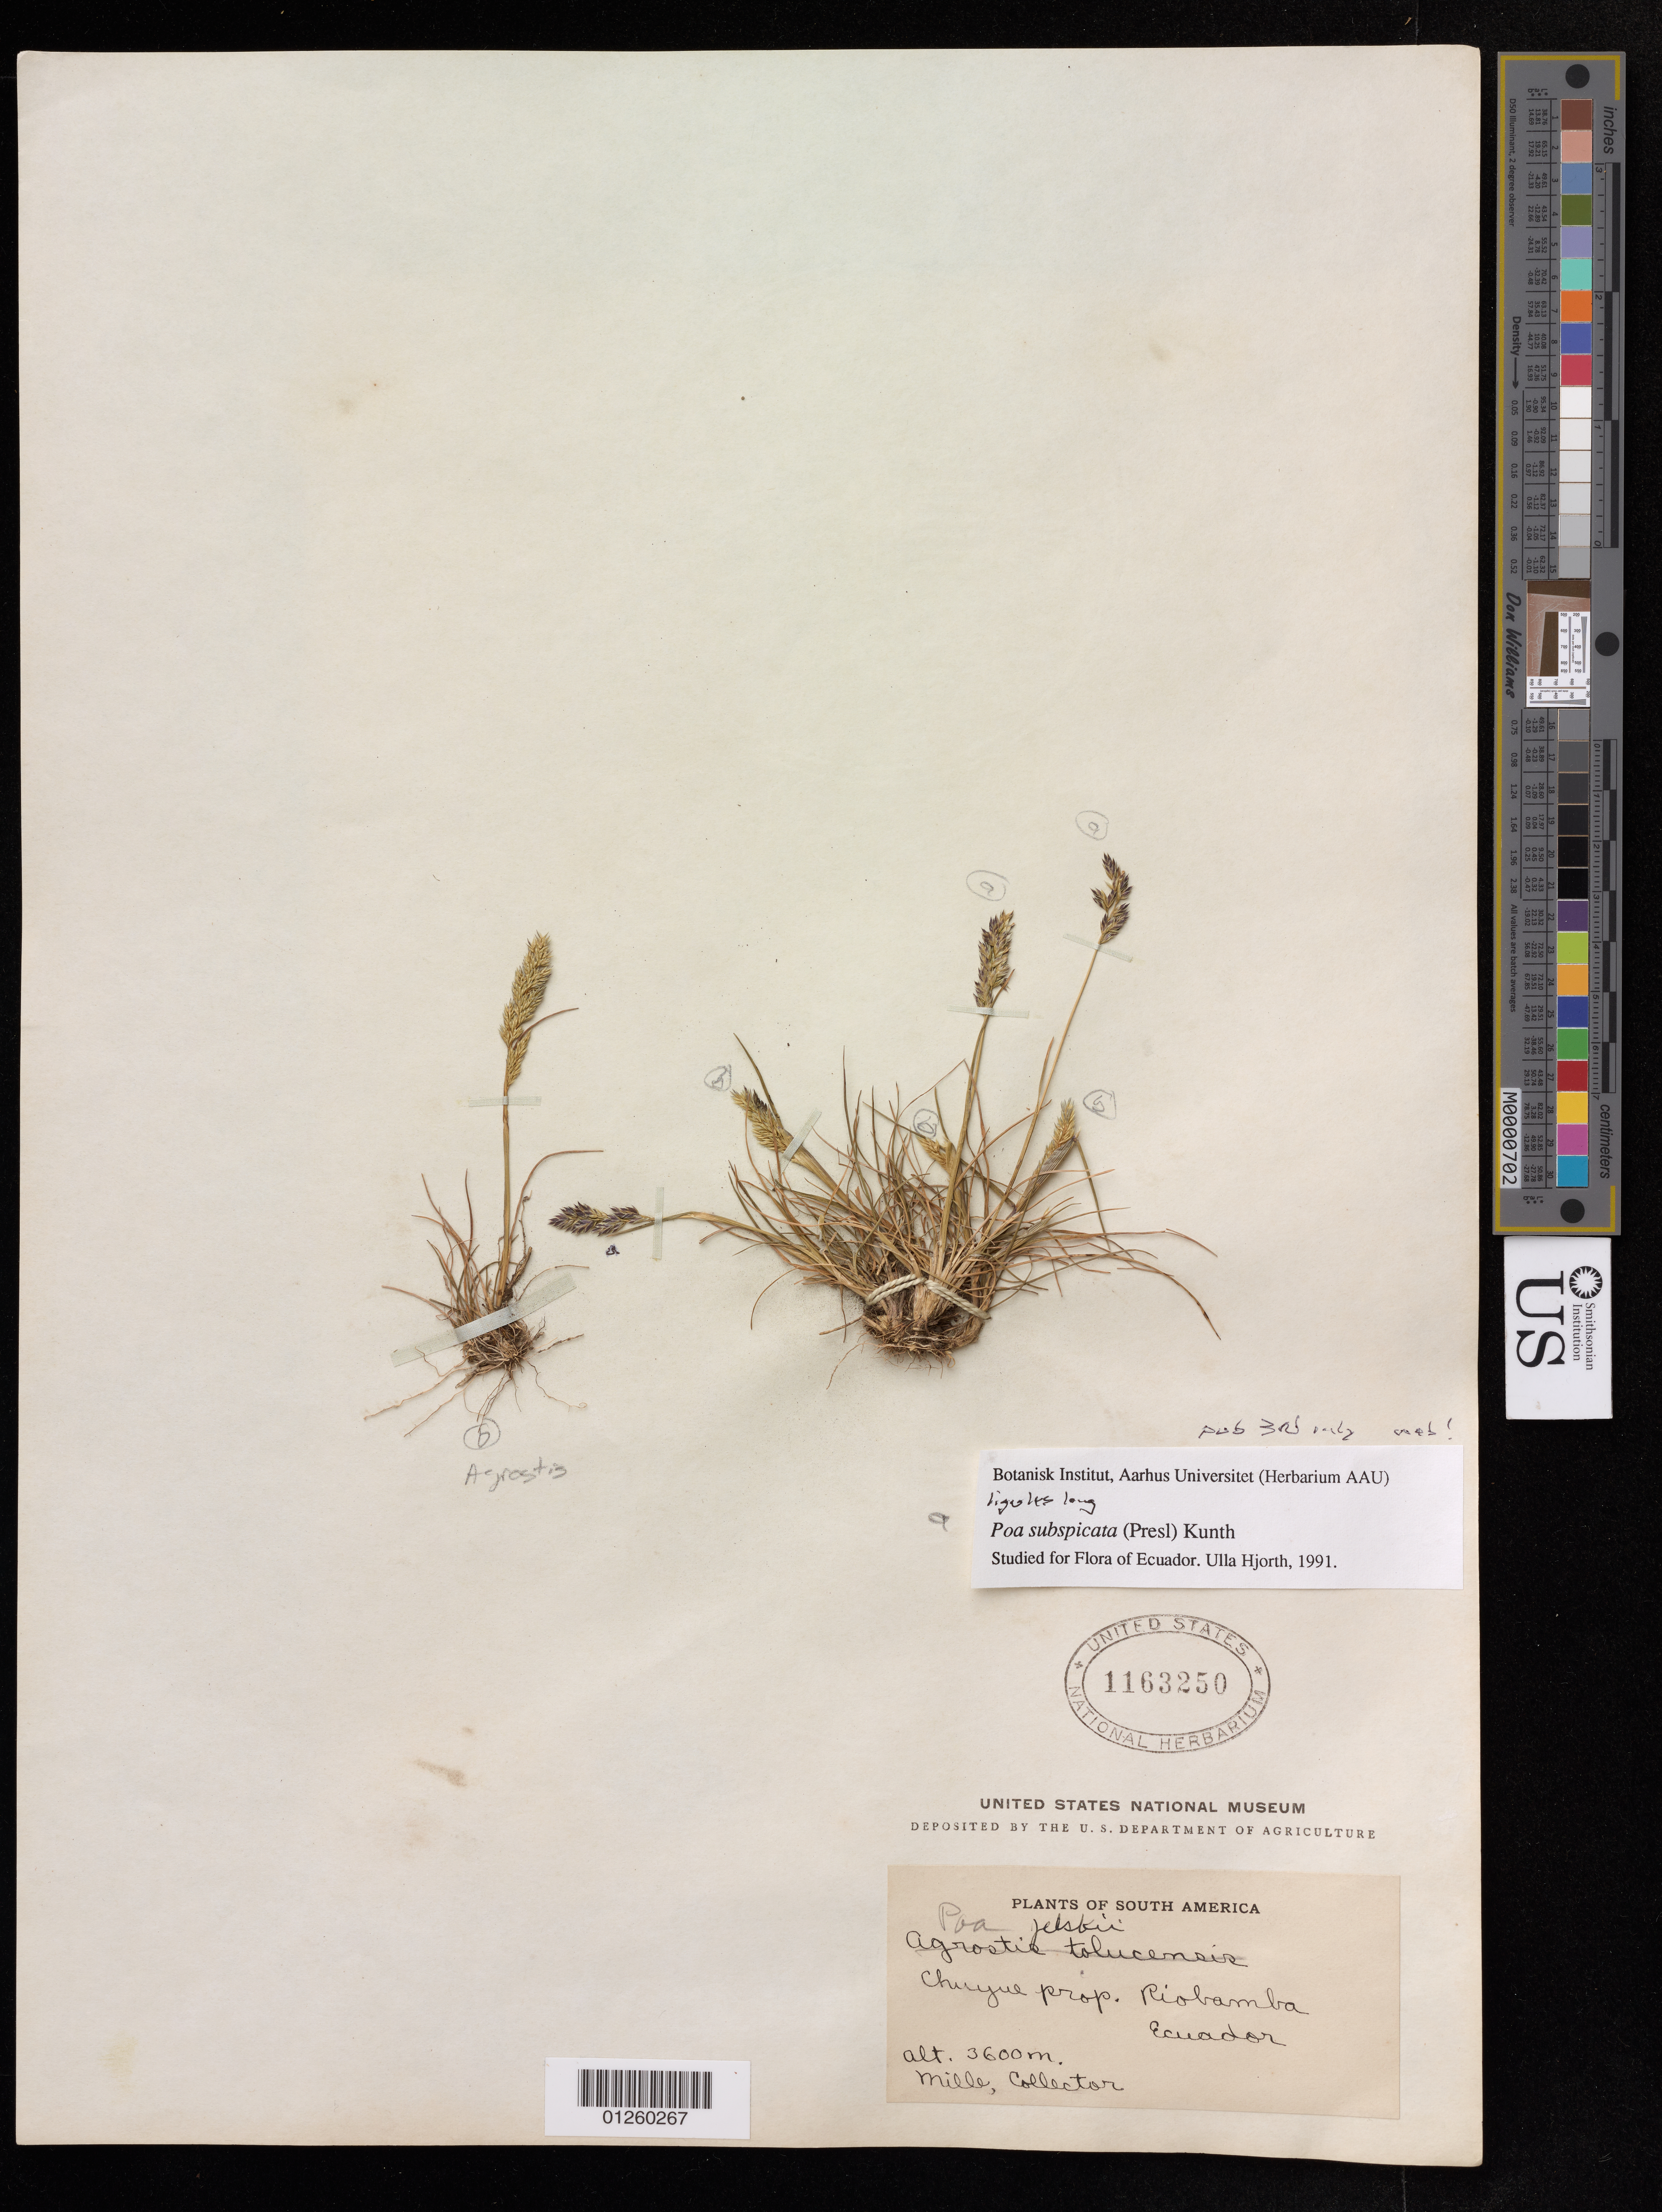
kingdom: Plantae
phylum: Tracheophyta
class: Liliopsida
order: Poales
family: Poaceae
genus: Agrostis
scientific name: Agrostis sp.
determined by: Soreng, Robert J., Research Associate (BOT), Smithsonian Institution - National Museum of Natural History (UNITED STATES)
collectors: Mille, --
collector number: s.n. (pp b)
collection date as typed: not collection date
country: Ecuador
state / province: Chimborazo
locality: Chuyue prop. Riobamba.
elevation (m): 3600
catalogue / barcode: US 1163250